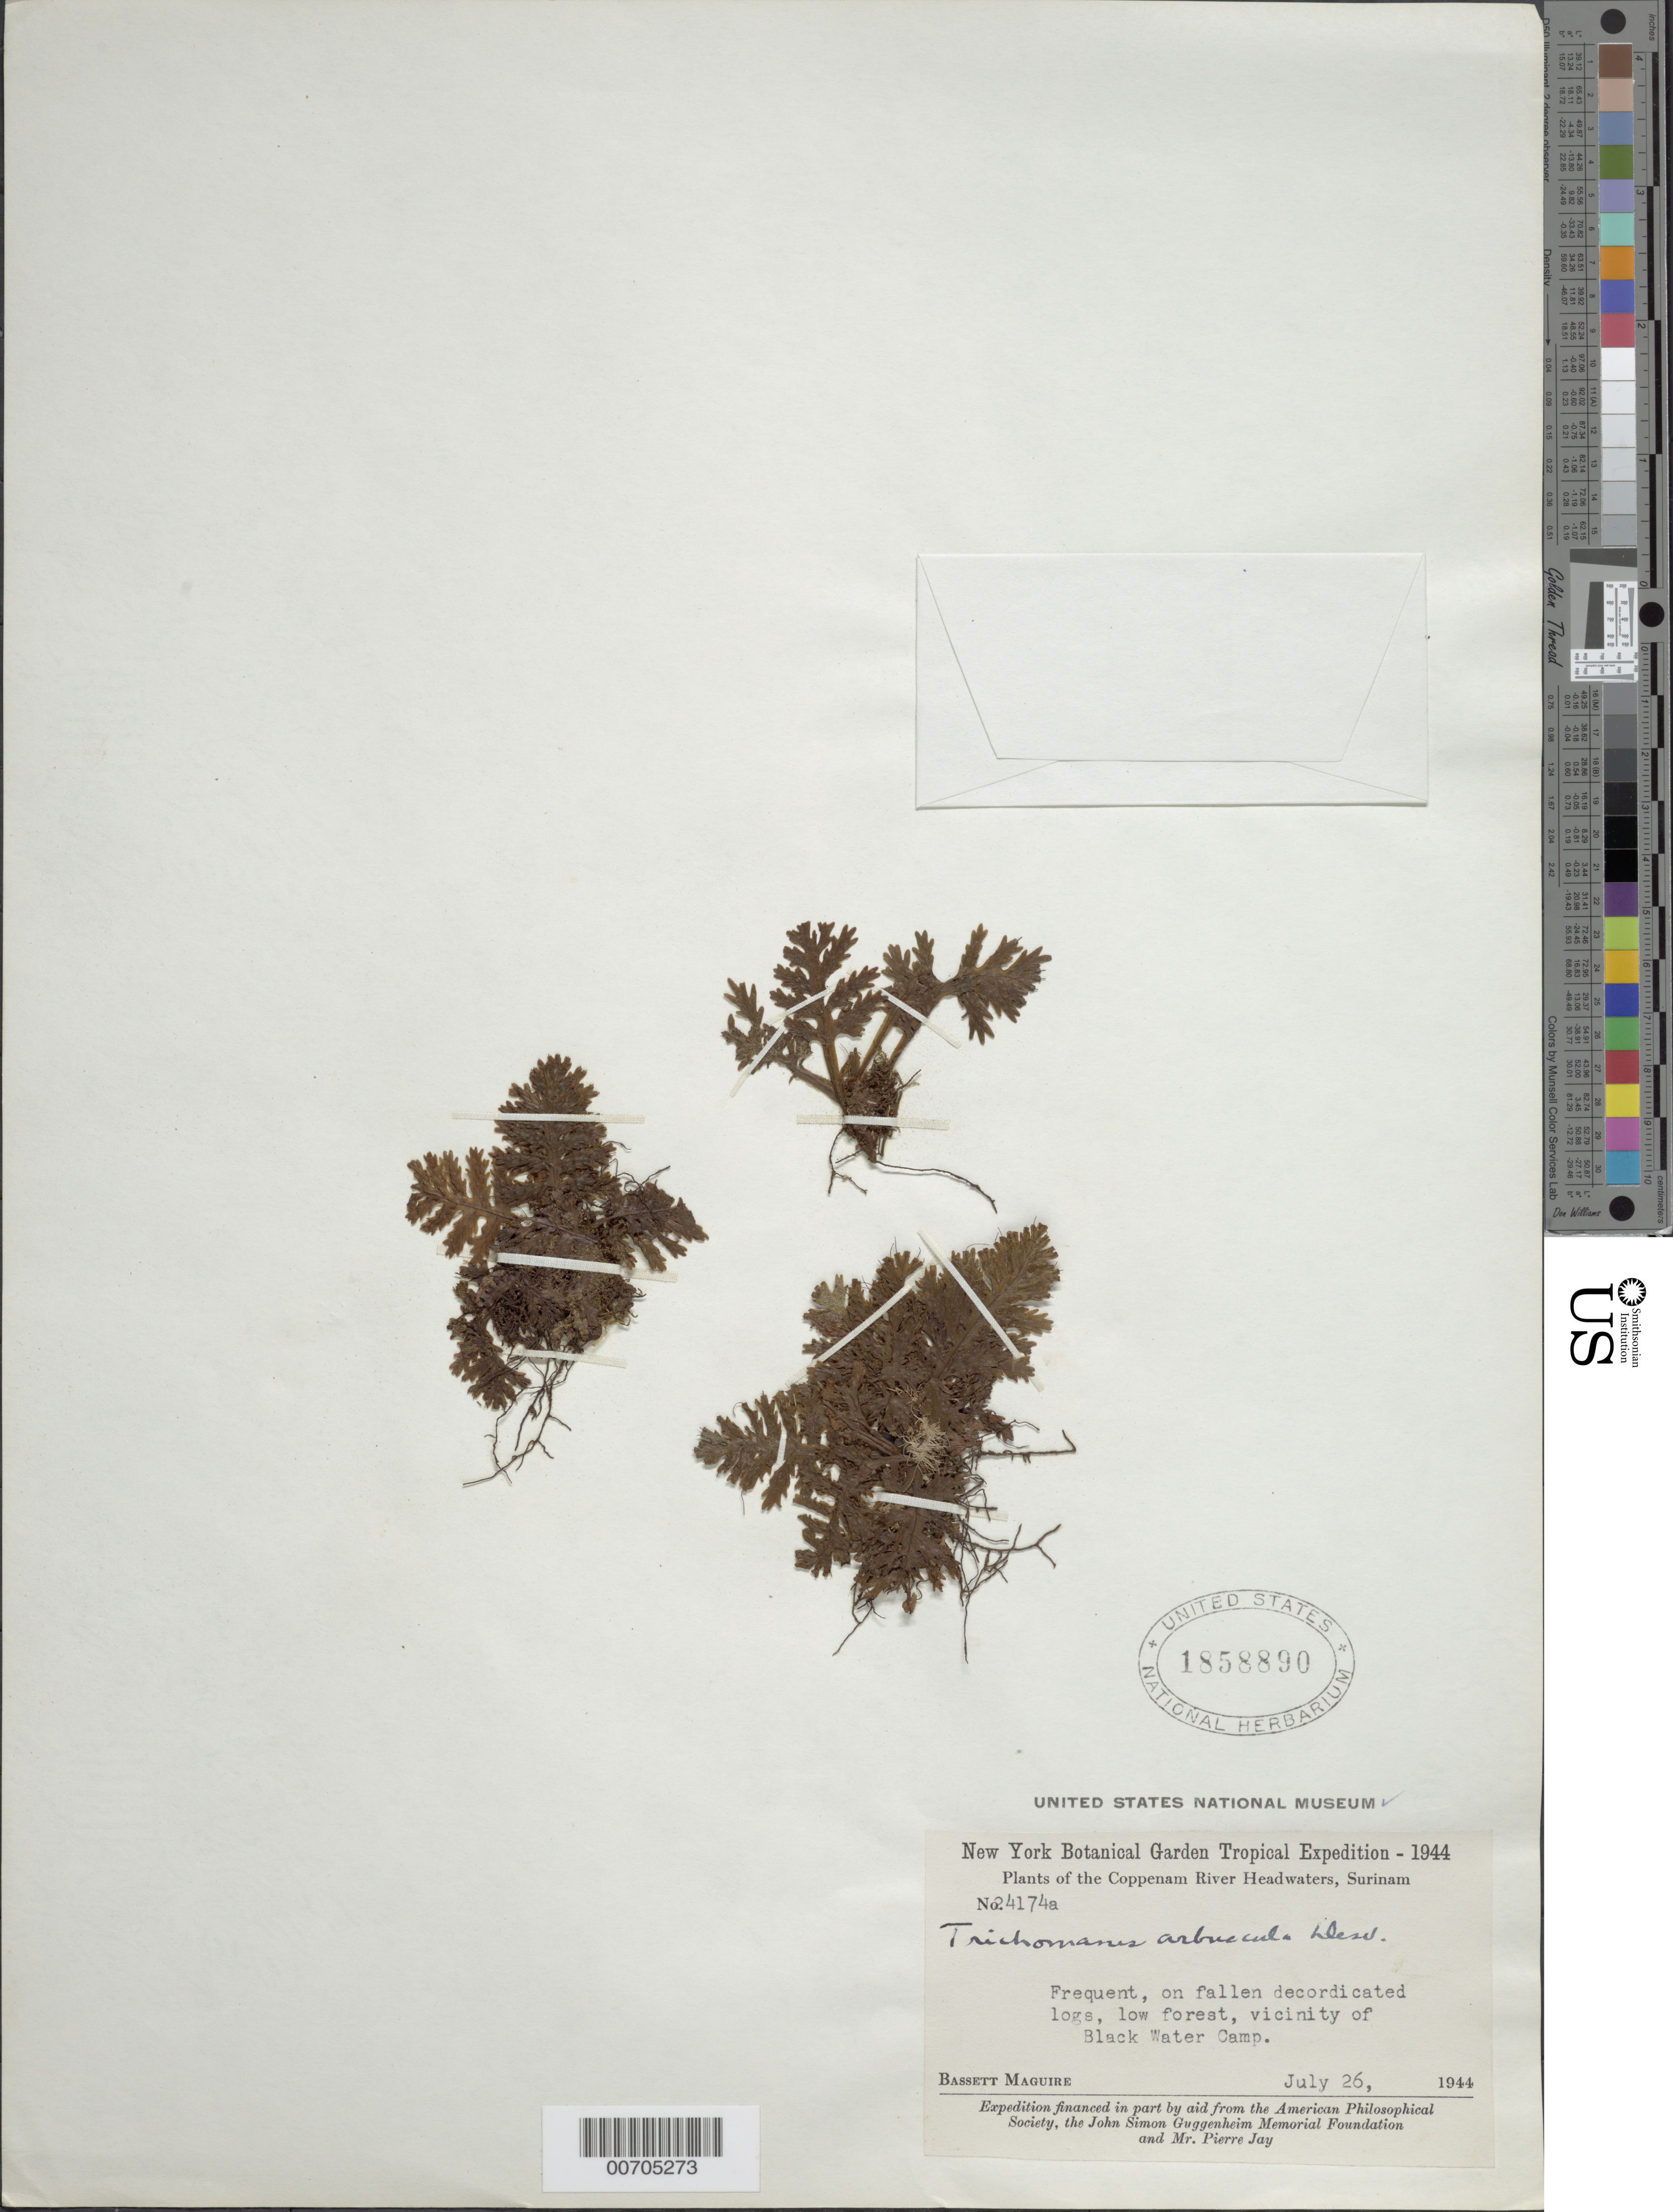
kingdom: Plantae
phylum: Tracheophyta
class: Polypodiopsida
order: Hymenophyllales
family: Hymenophyllaceae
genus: Trichomanes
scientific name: Trichomanes arbuscula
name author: Desv.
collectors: B. Maguire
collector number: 24174 a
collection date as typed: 26-Jul-44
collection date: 1944-07-26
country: Suriname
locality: Coppename River Headwaters, vic. Black Water Camp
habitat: Low forest; on fallen decordicated logs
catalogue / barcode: US 1858890